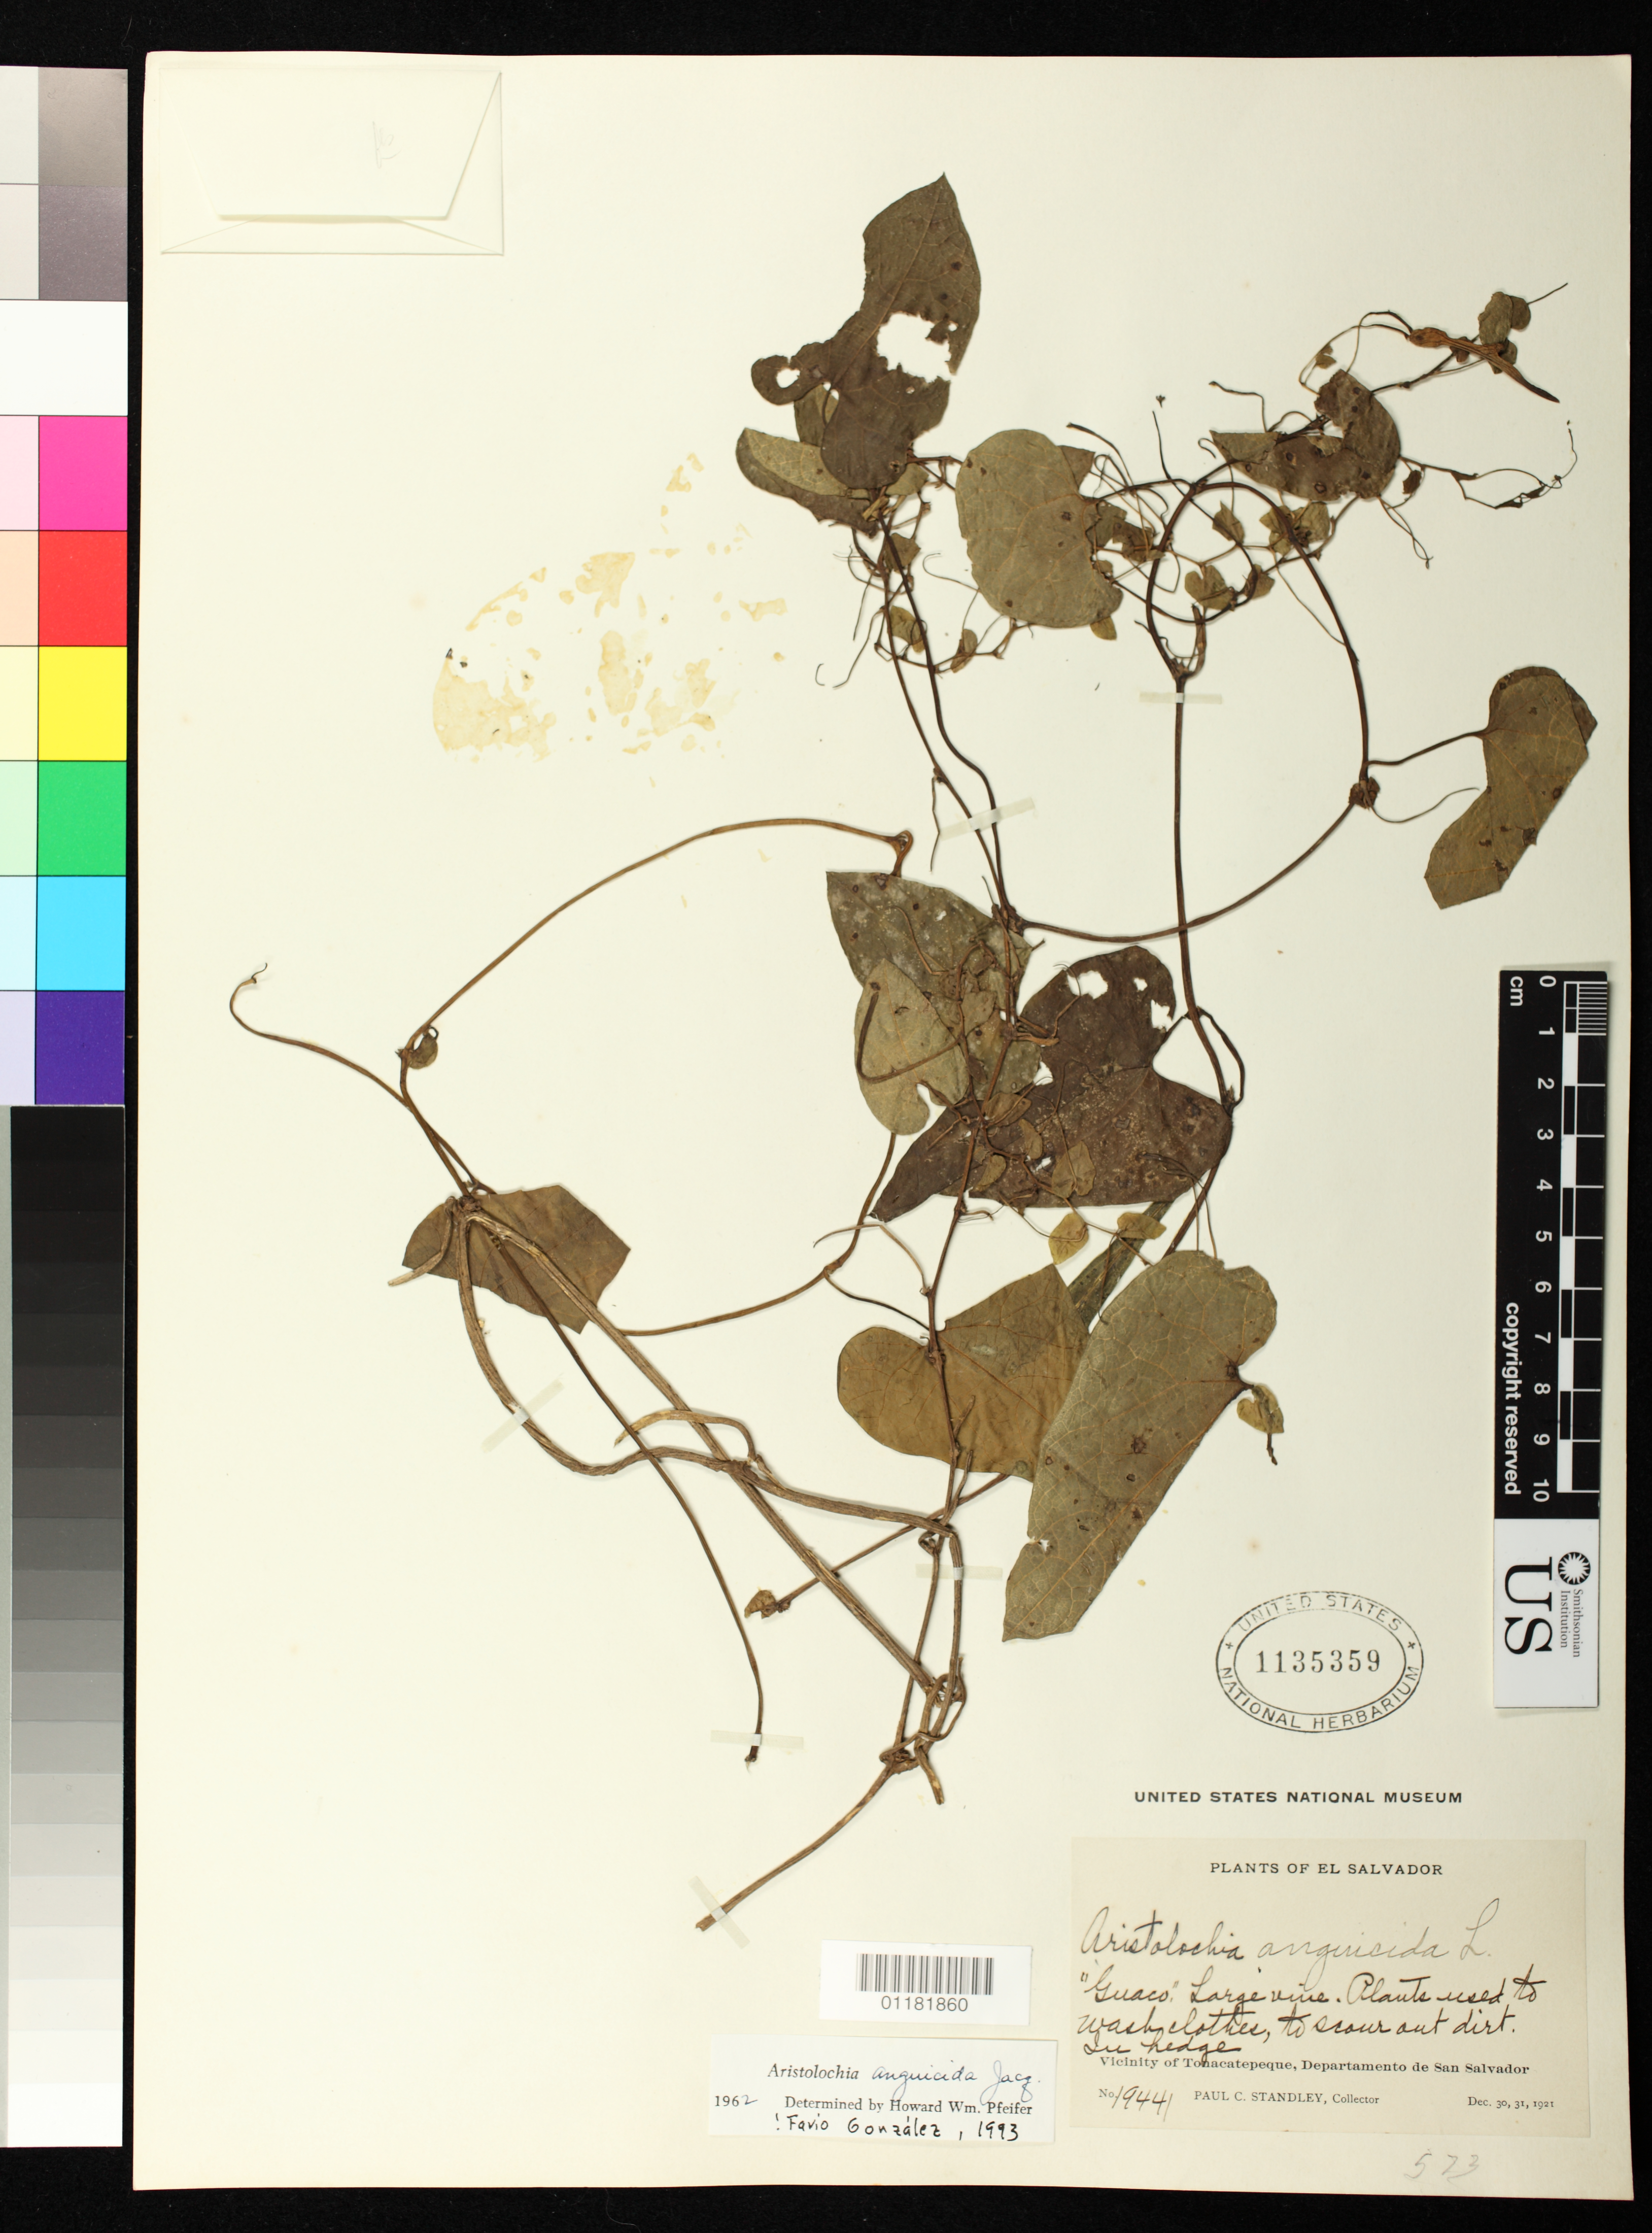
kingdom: Plantae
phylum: Tracheophyta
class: Magnoliopsida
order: Piperales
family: Aristolochiaceae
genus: Aristolochia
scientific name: Aristolochia anguicida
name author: Jacq.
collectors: P. C. Standley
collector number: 19441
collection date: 1921-12-30/1921-12-31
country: El Salvador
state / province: San Salvador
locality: Vicinity of Tonacateqeque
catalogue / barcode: US 1135359